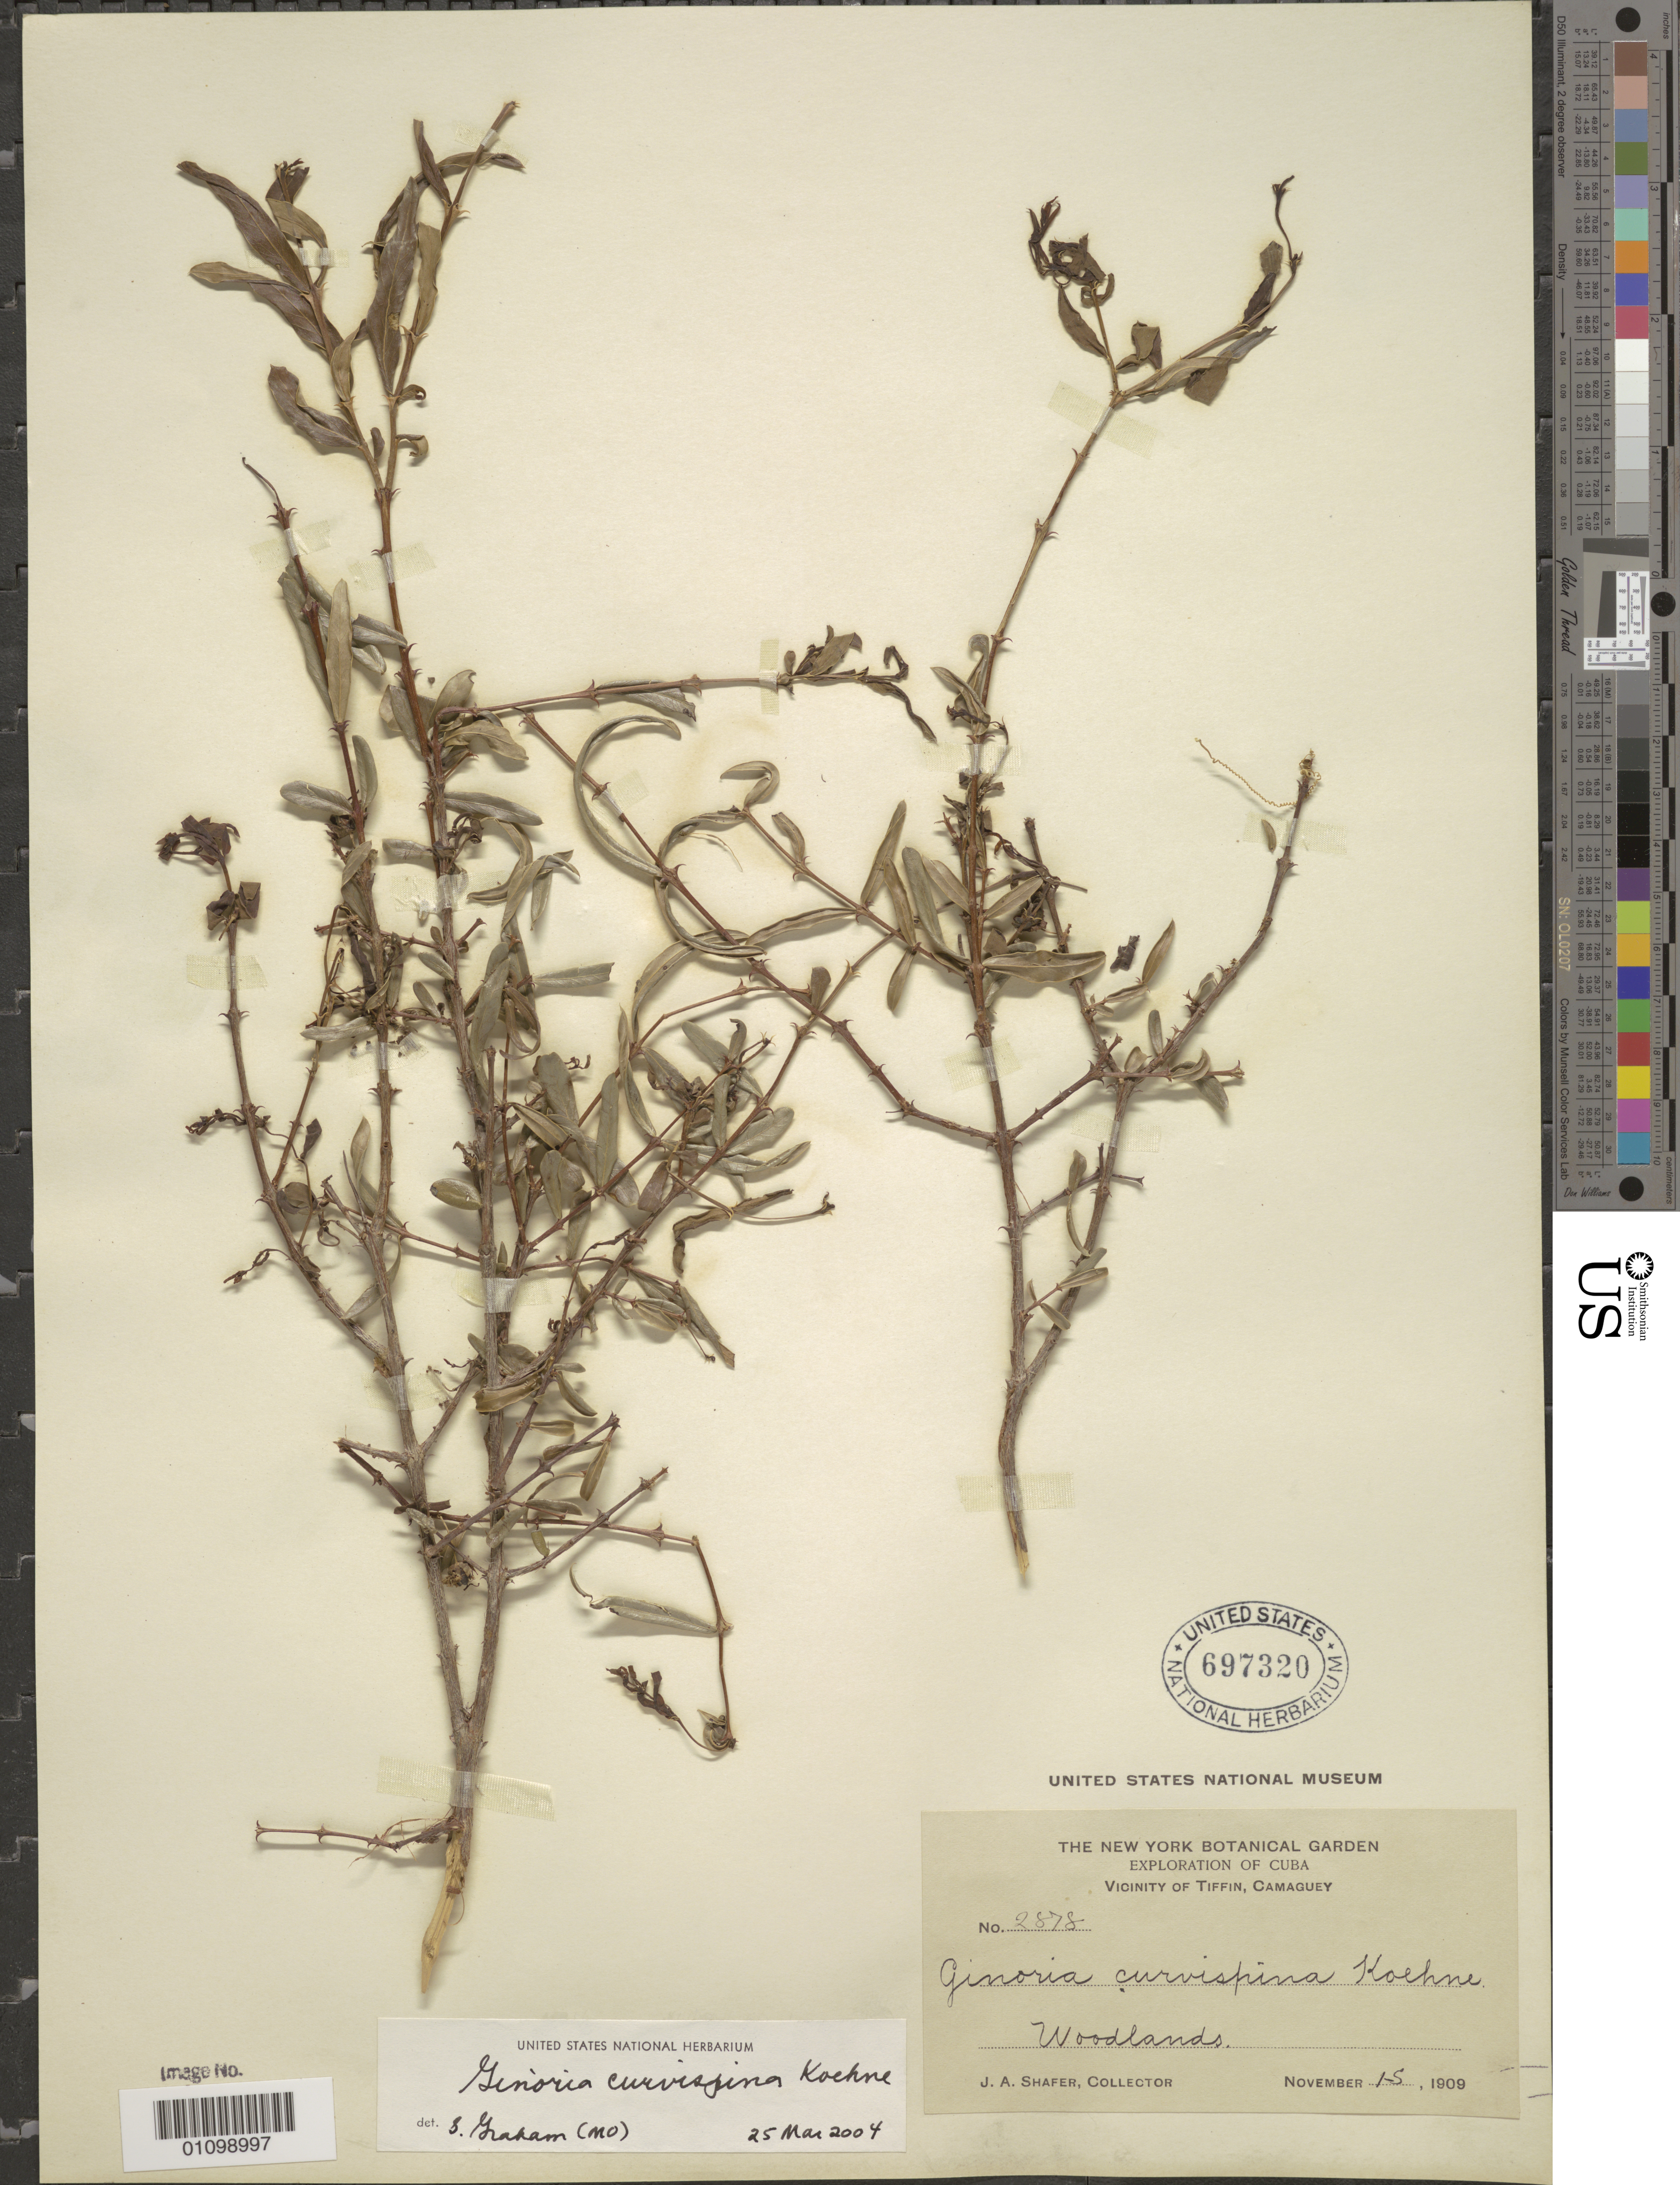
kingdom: Plantae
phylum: Tracheophyta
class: Magnoliopsida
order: Myrtales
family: Lythraceae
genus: Ginoria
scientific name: Ginoria curvispina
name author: Koehne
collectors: J. A. Shafer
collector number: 2878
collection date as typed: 15 Nov 1909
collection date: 1909-11-15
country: Cuba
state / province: Camagüey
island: Cuba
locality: Vicinity of Tiffin Woodlands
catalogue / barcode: US 697320